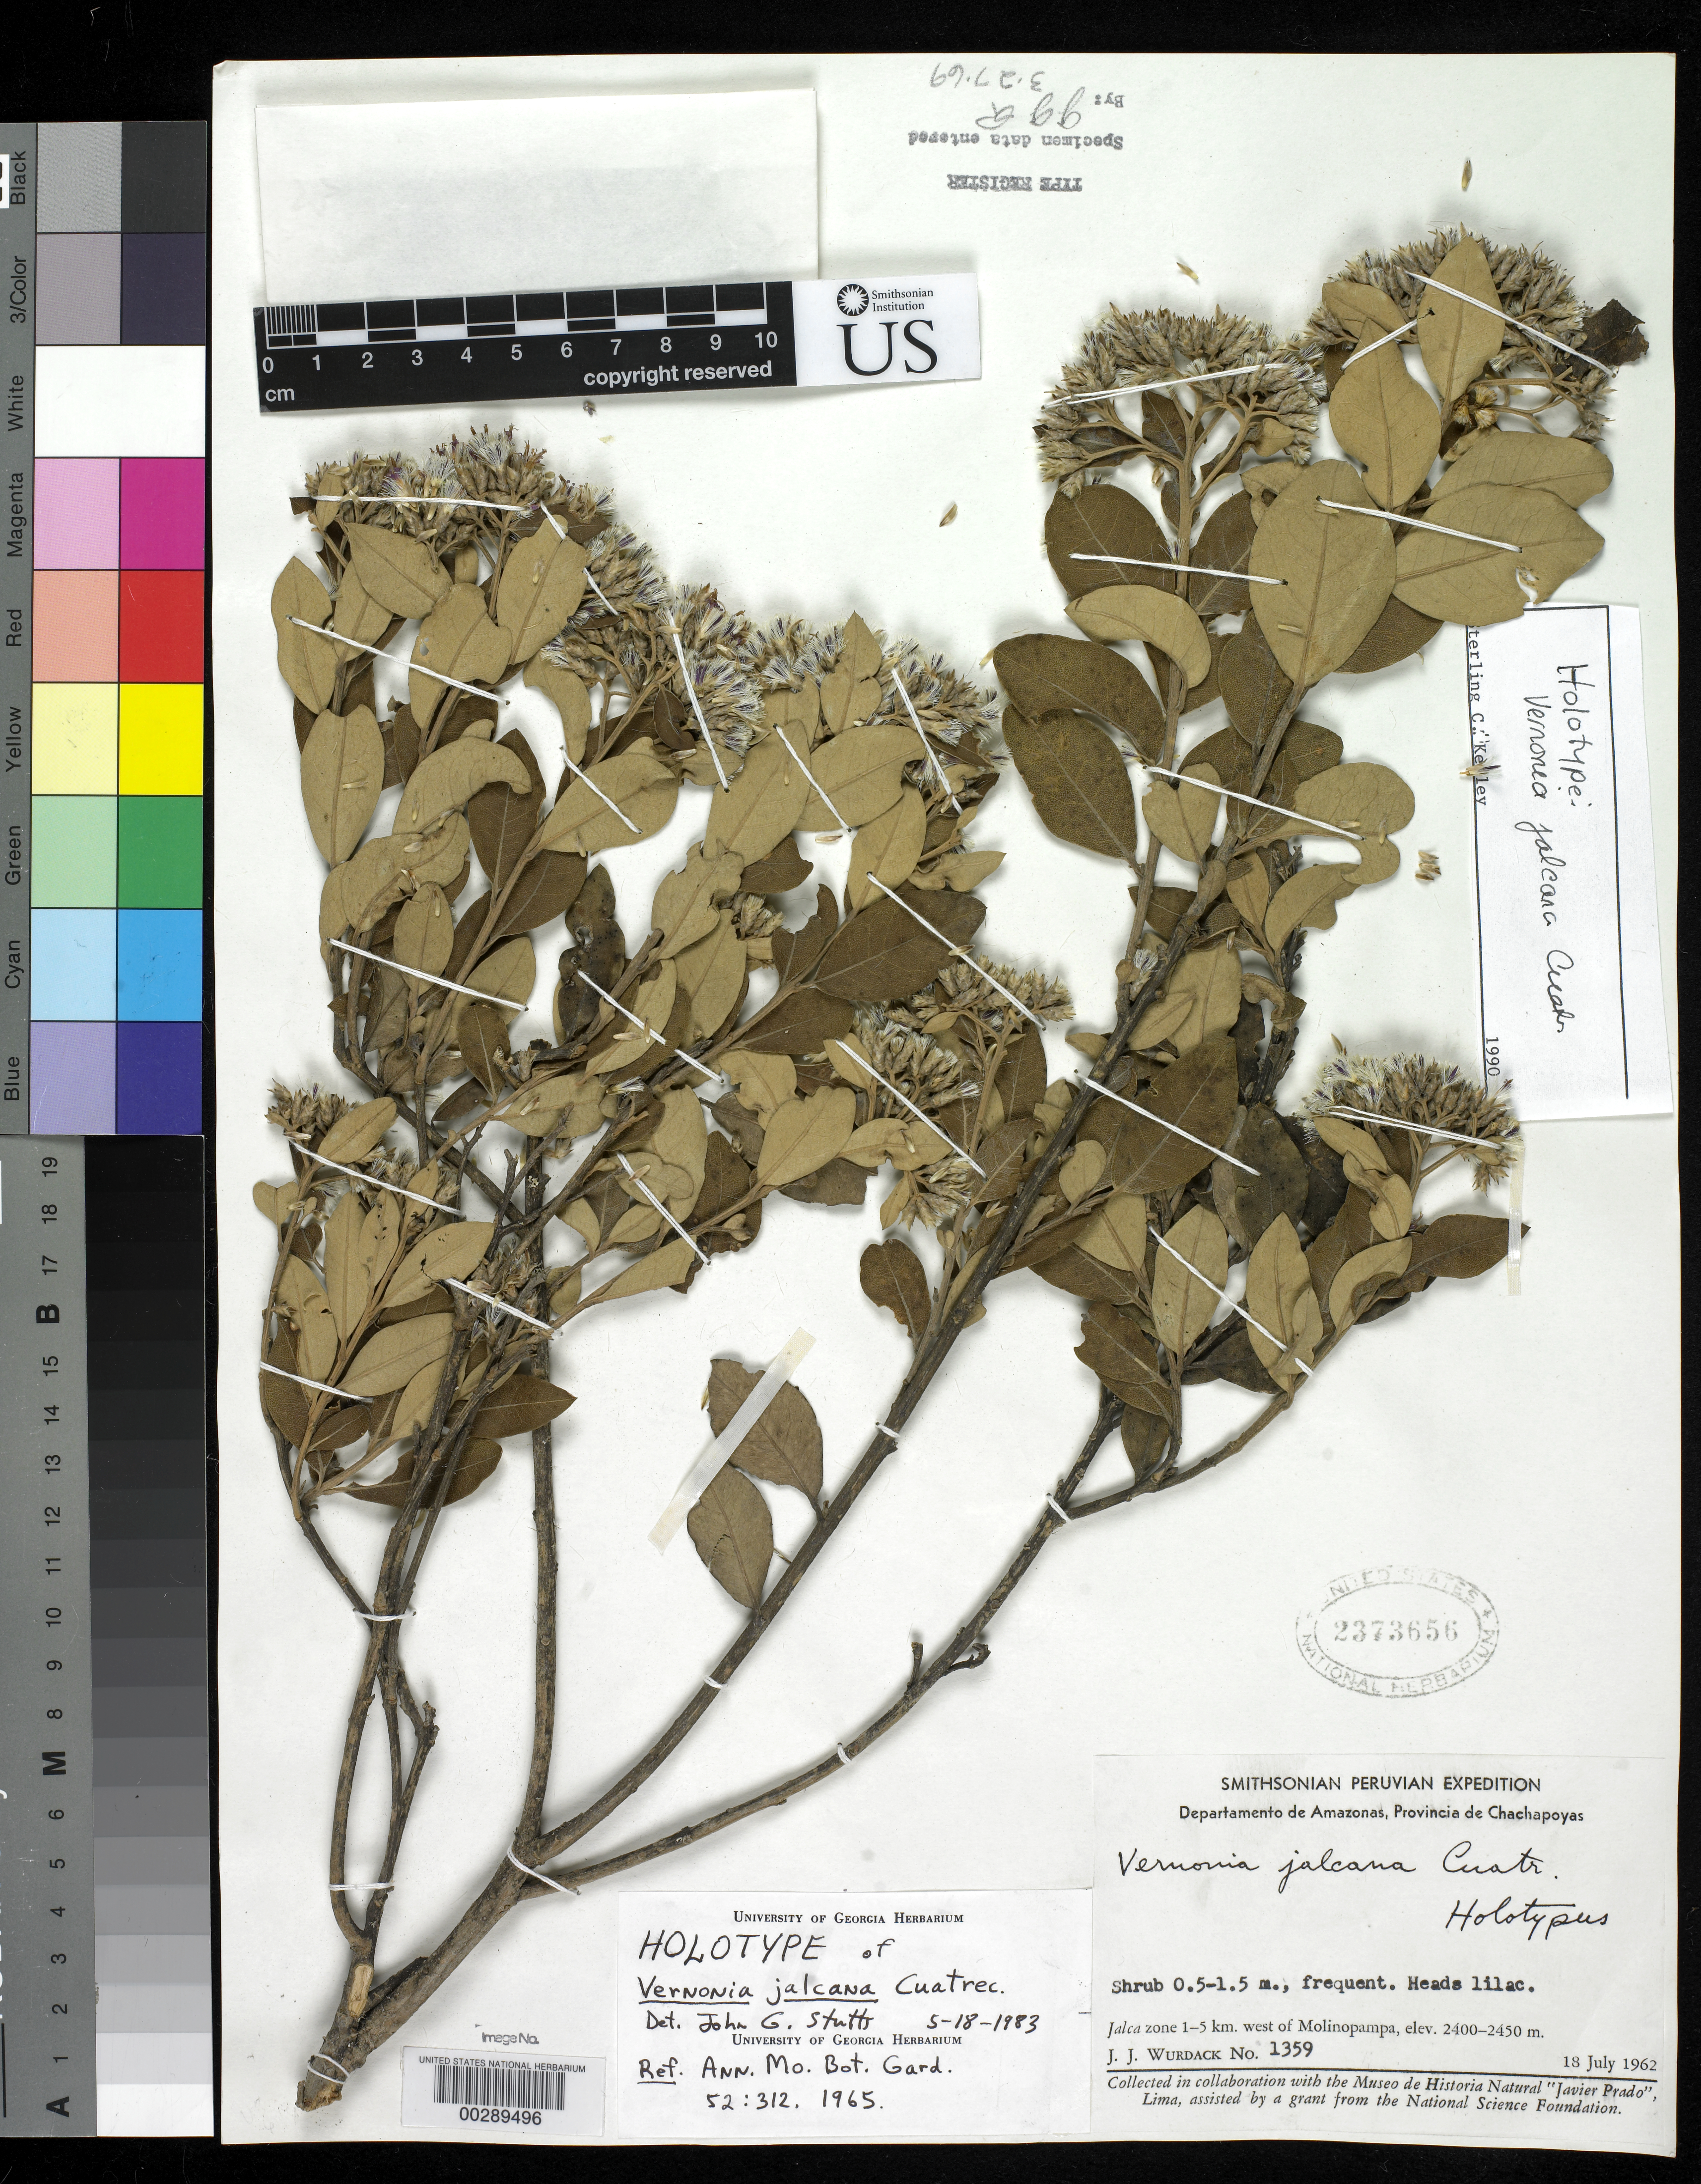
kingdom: Plantae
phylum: Tracheophyta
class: Magnoliopsida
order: Asterales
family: Asteraceae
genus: Vernonia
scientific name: Vernonia jalcana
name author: Cuatrec.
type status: Holotype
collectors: J. J. Wurdack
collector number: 1359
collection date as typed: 18 Jul 1962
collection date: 1962-07-18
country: Peru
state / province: Amazonas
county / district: Chachapoyas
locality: Molinopampa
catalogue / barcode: US 2373656